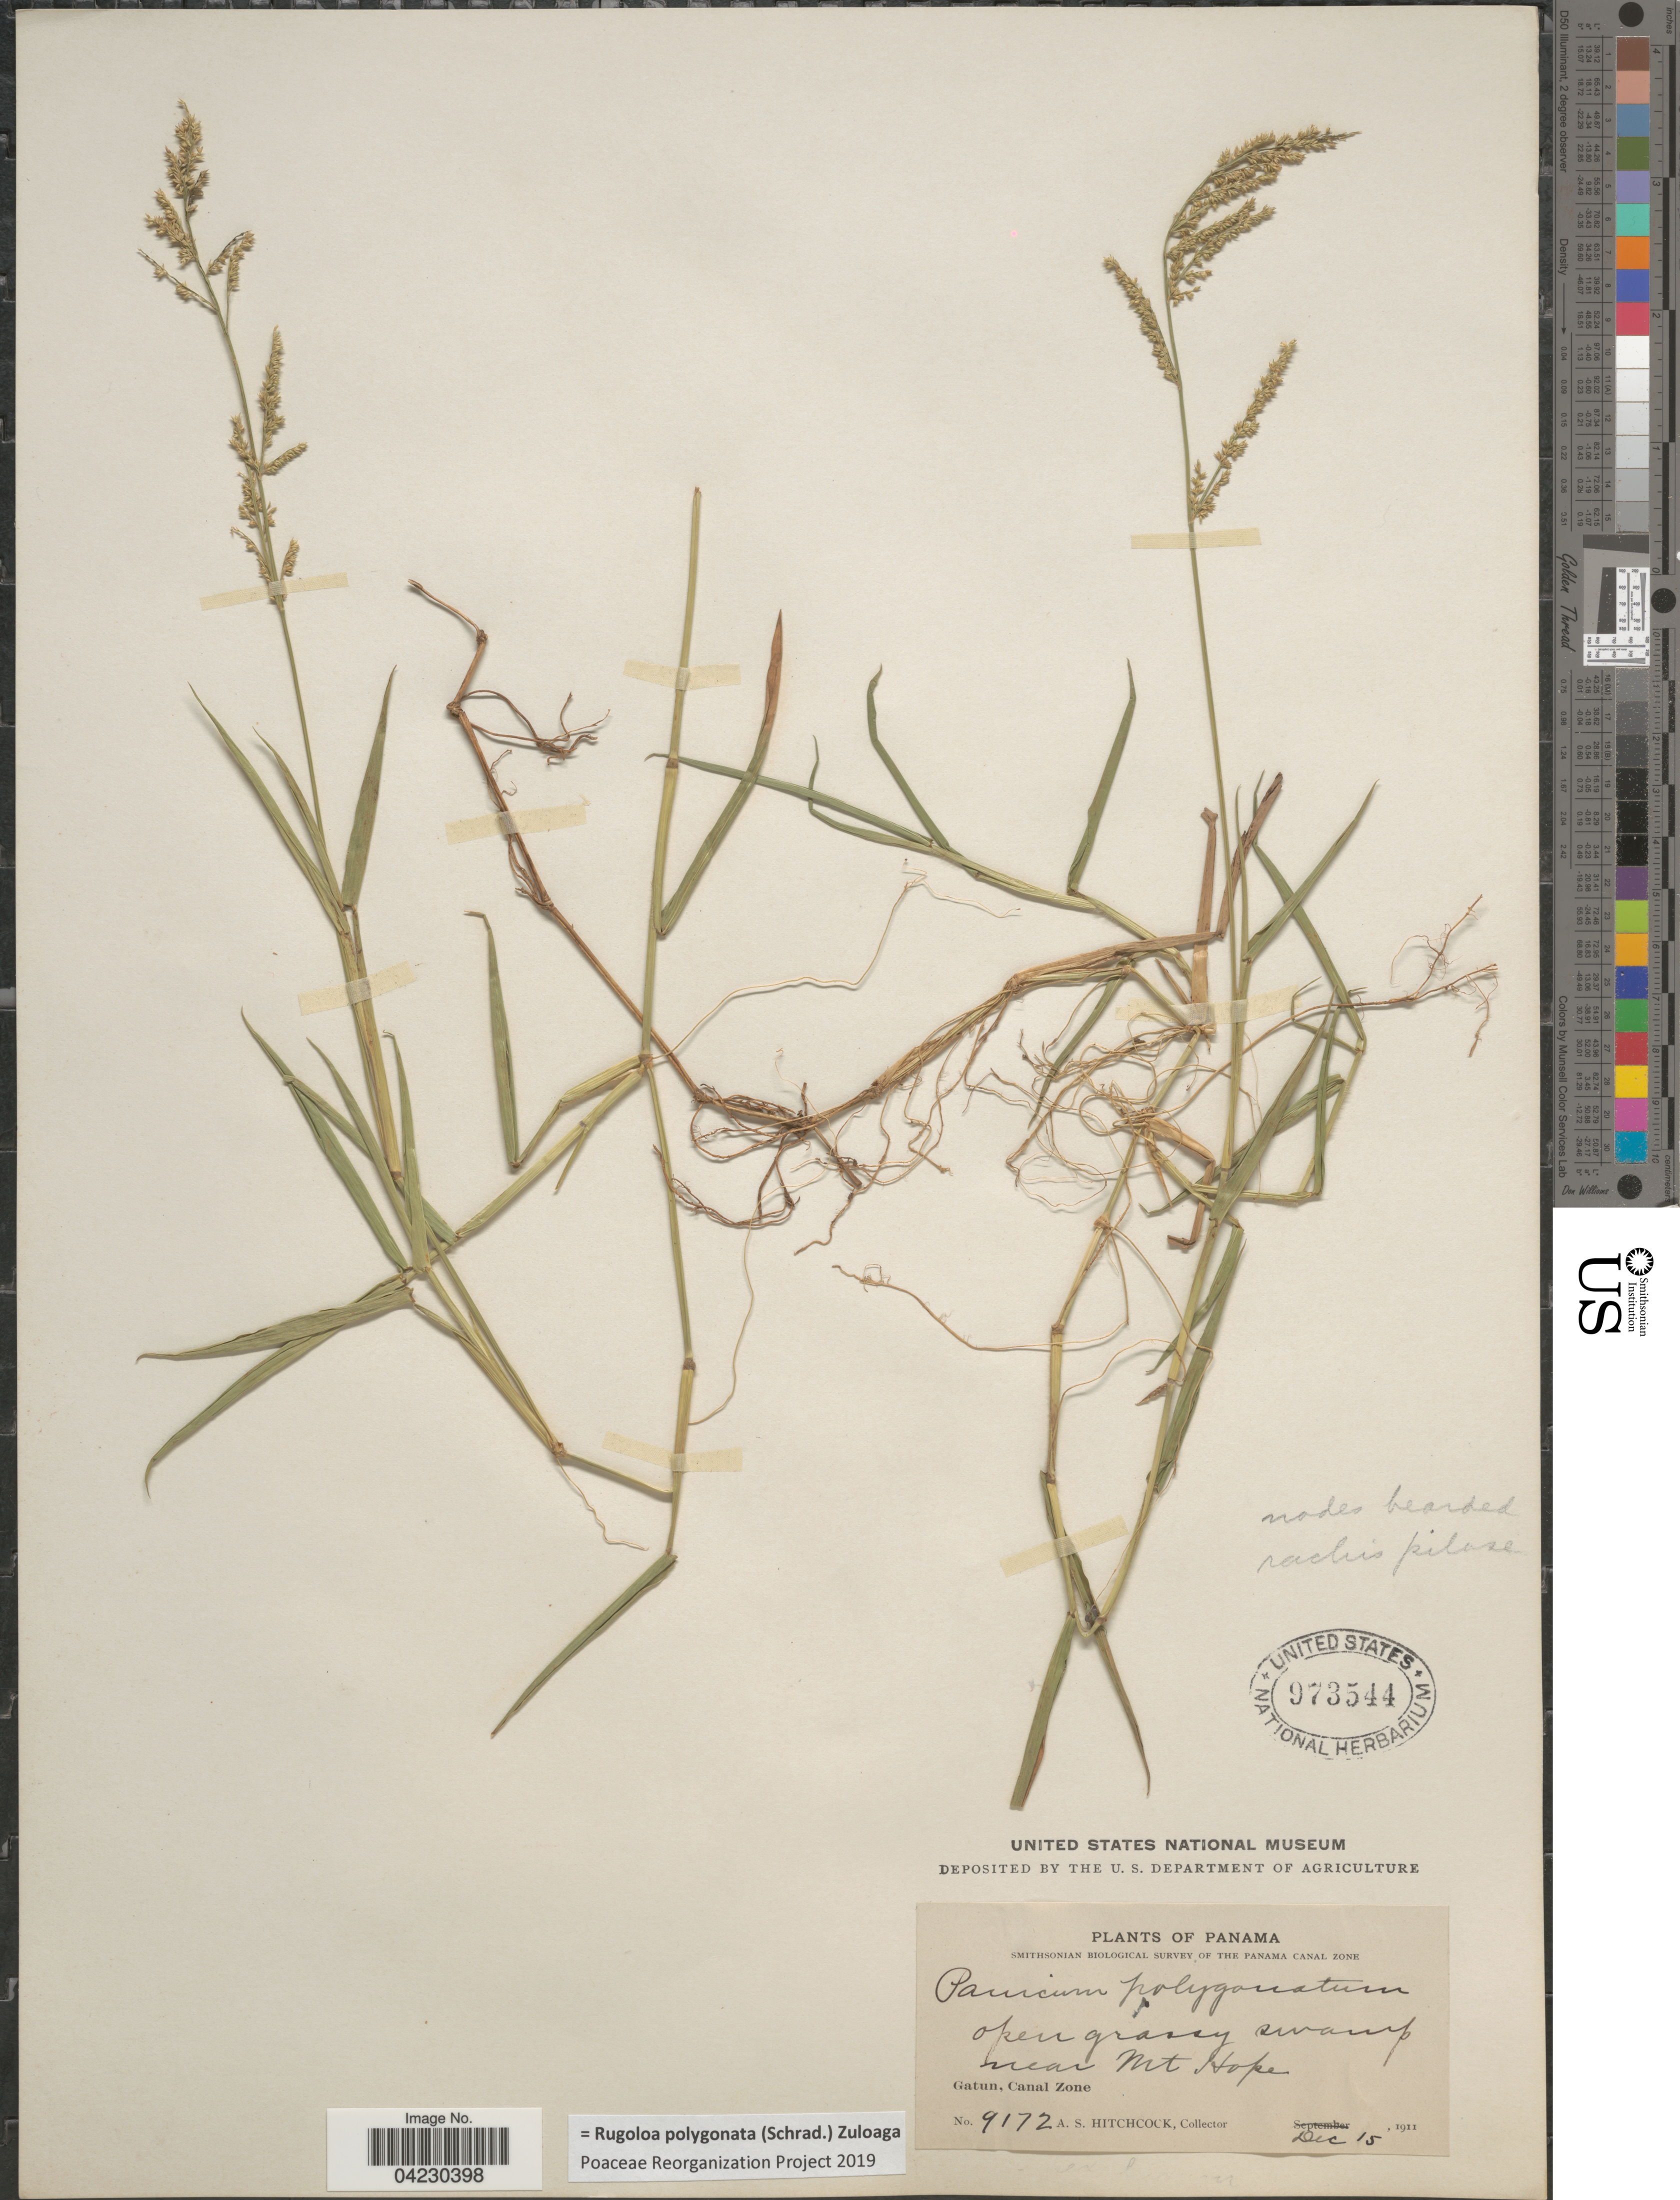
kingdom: Plantae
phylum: Tracheophyta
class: Liliopsida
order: Poales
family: Poaceae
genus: Rugoloa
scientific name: Rugoloa polygonata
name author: (Schrad.) Zuloaga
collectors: A. S. Hitchcock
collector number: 9172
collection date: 1911-12-15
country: Panama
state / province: Colón / Panamá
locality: Smithsonian Biological Survey of the Panama Canal Zone. Near Mt. Hope. Gatun, Canal Zone.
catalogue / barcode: US 973544